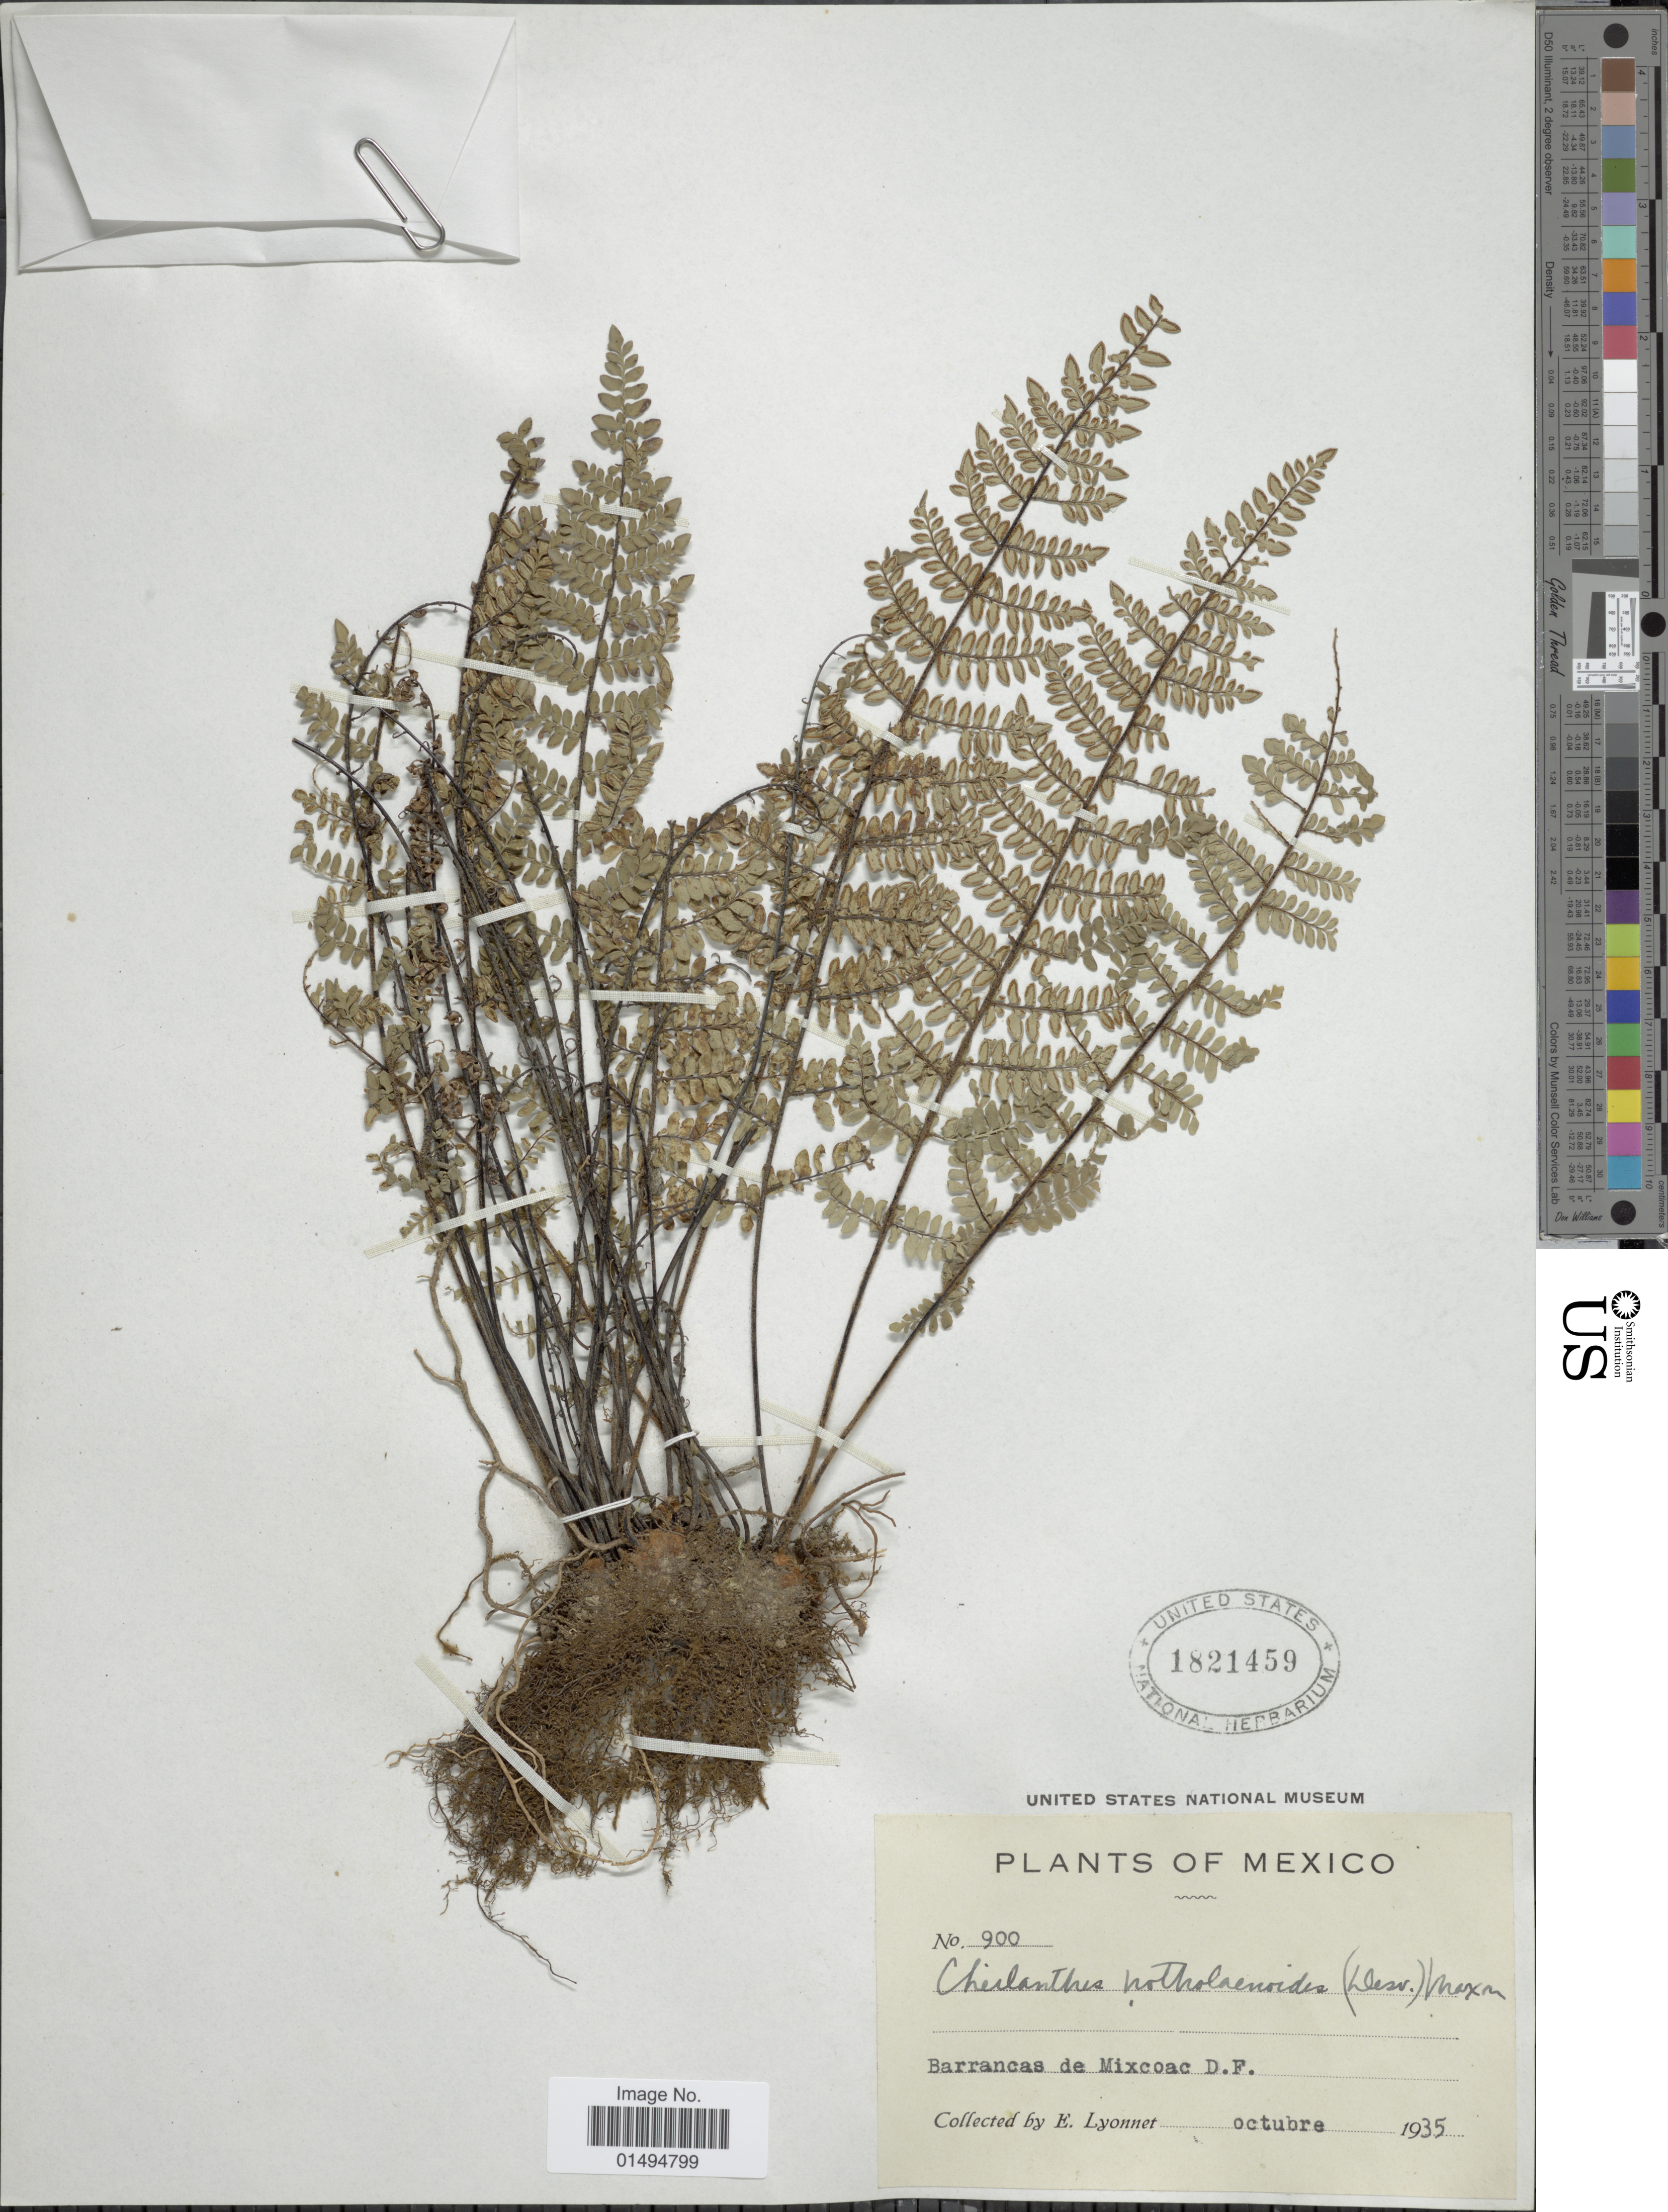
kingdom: Plantae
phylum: Tracheophyta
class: Polypodiopsida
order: Polypodiales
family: Pteridaceae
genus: Myriopteris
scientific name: Myriopteris notholaenoides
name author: (Desv.) Grusz & Windham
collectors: E. Lyonnet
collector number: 900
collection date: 1935-10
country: Mexico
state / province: Distrito Federal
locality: Barrancas de Mixcoac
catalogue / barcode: US 1821459